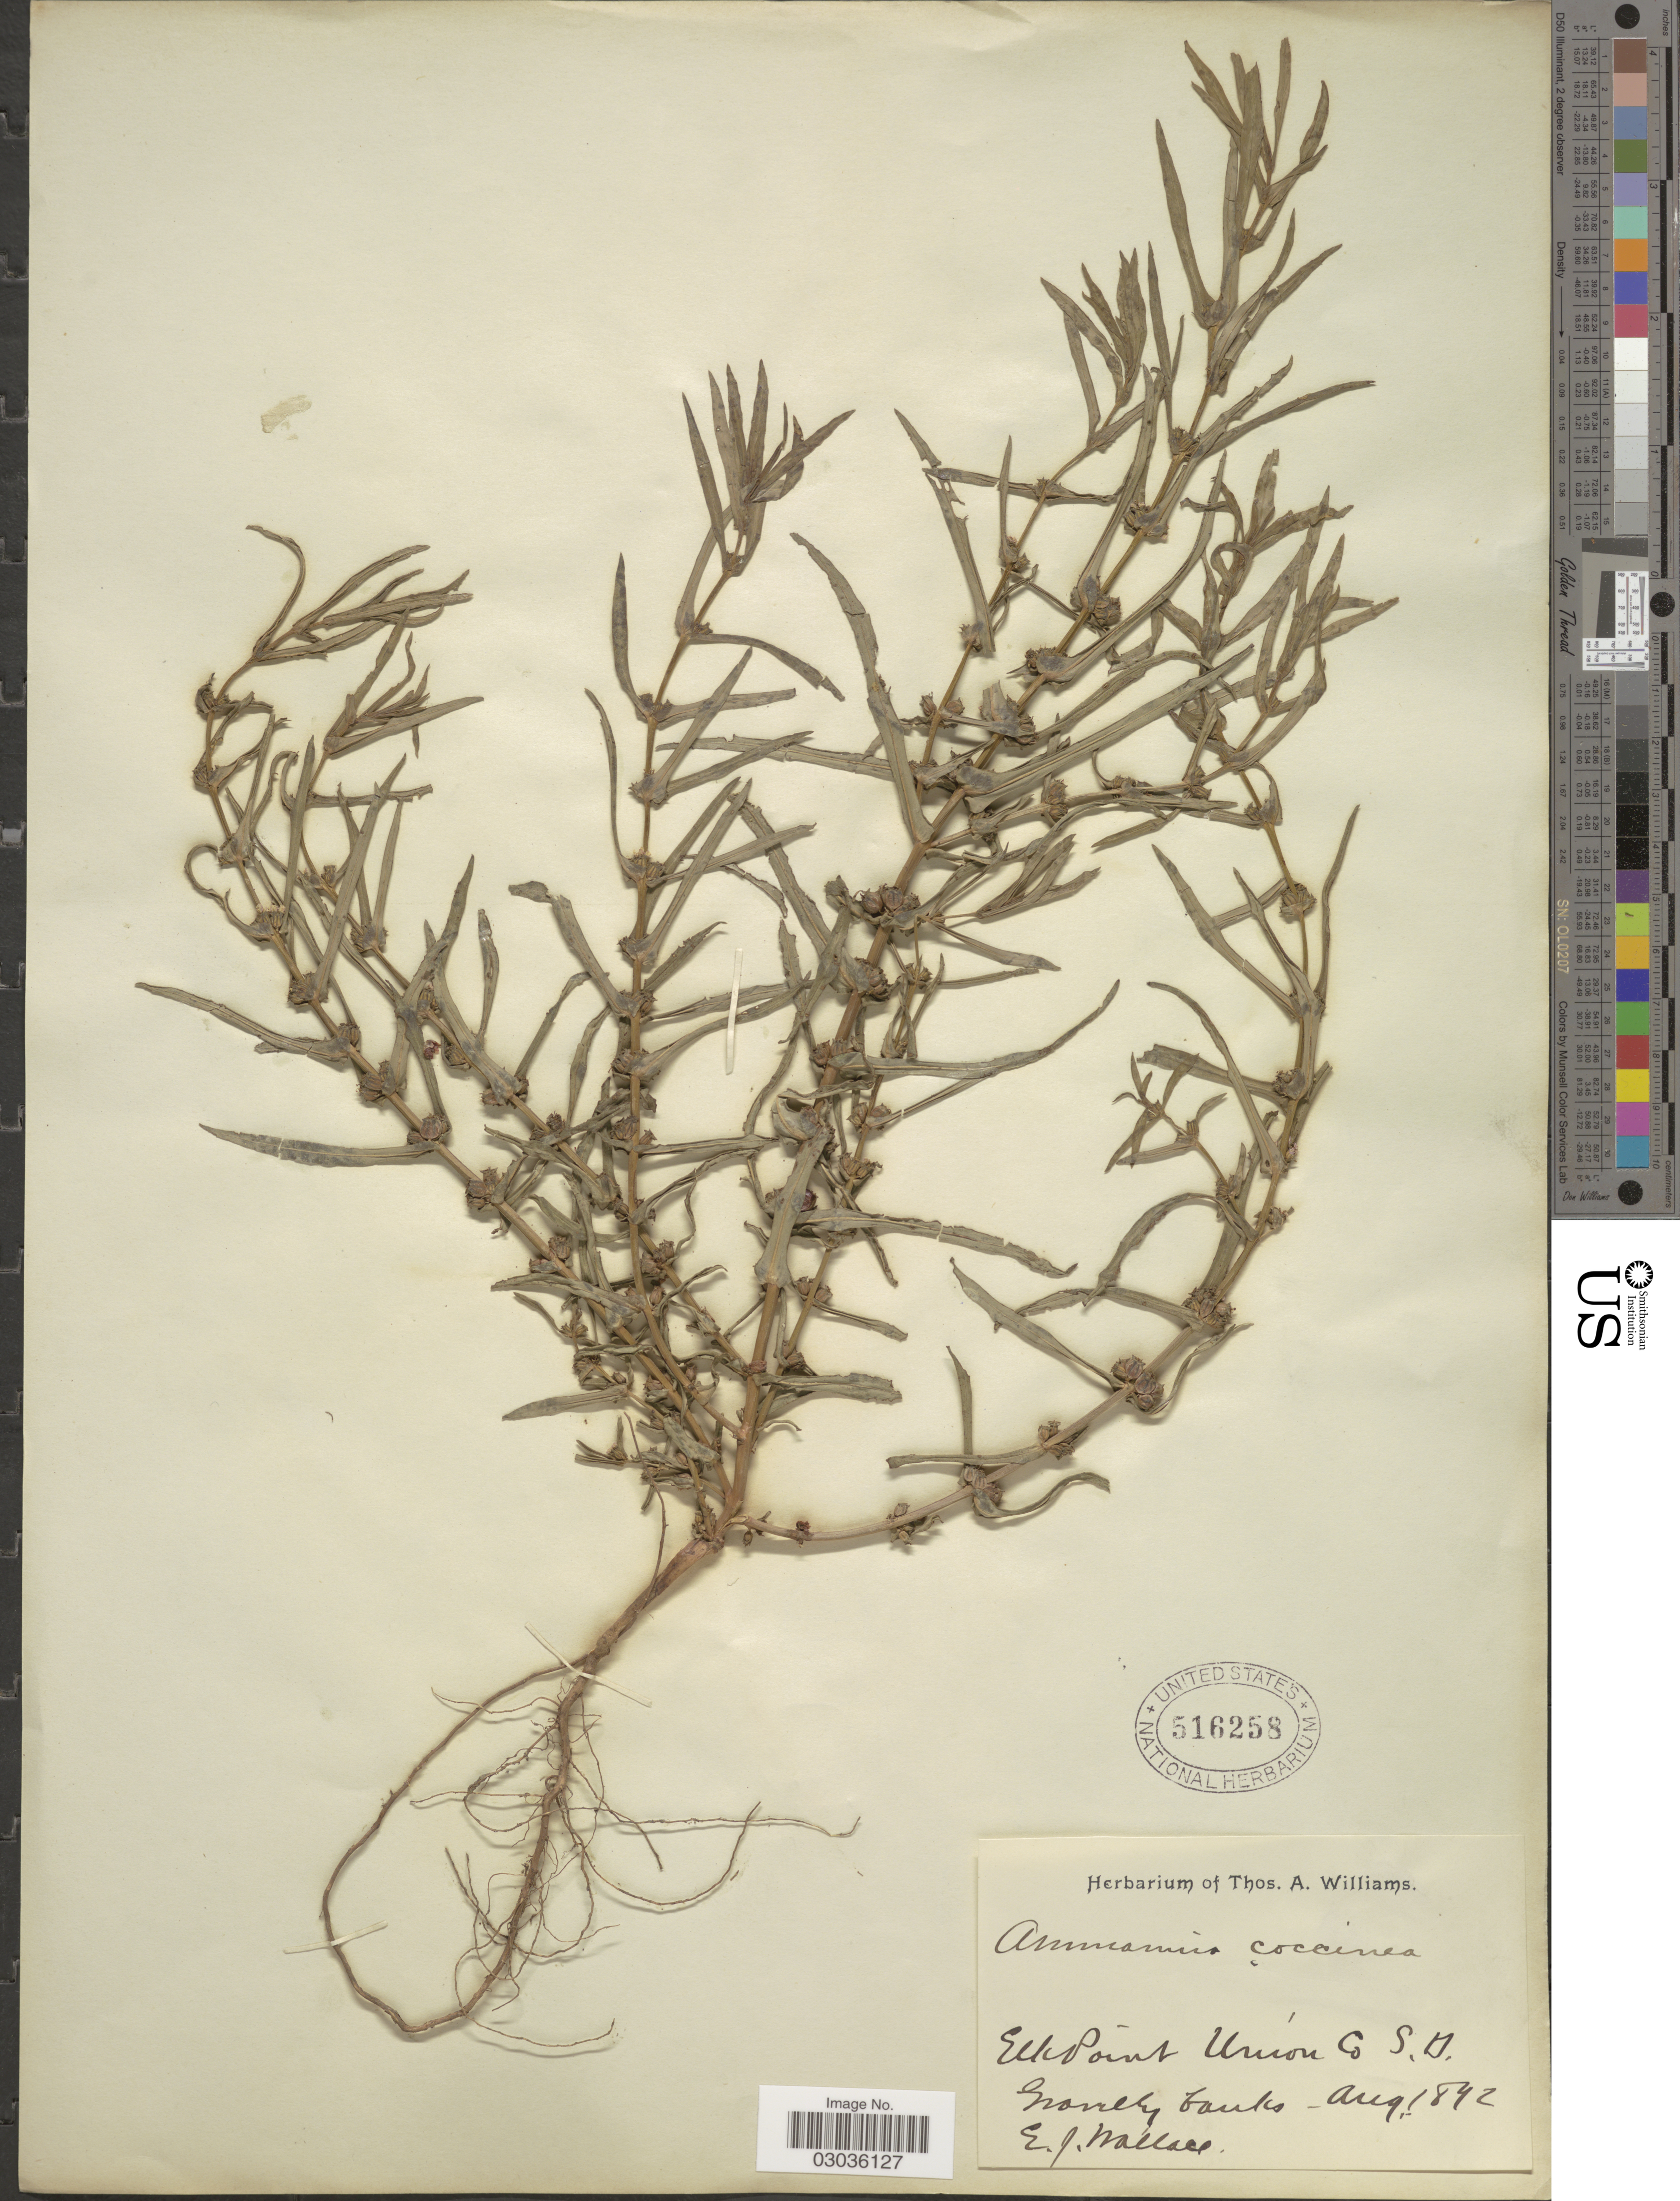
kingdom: Plantae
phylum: Tracheophyta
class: Magnoliopsida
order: Myrtales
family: Lythraceae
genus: Ammannia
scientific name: Ammannia coccinea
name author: Rottb.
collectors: E. J. Wallace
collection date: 1842-08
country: United States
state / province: South Dakota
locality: Elk Point Union Co.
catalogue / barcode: US 516258